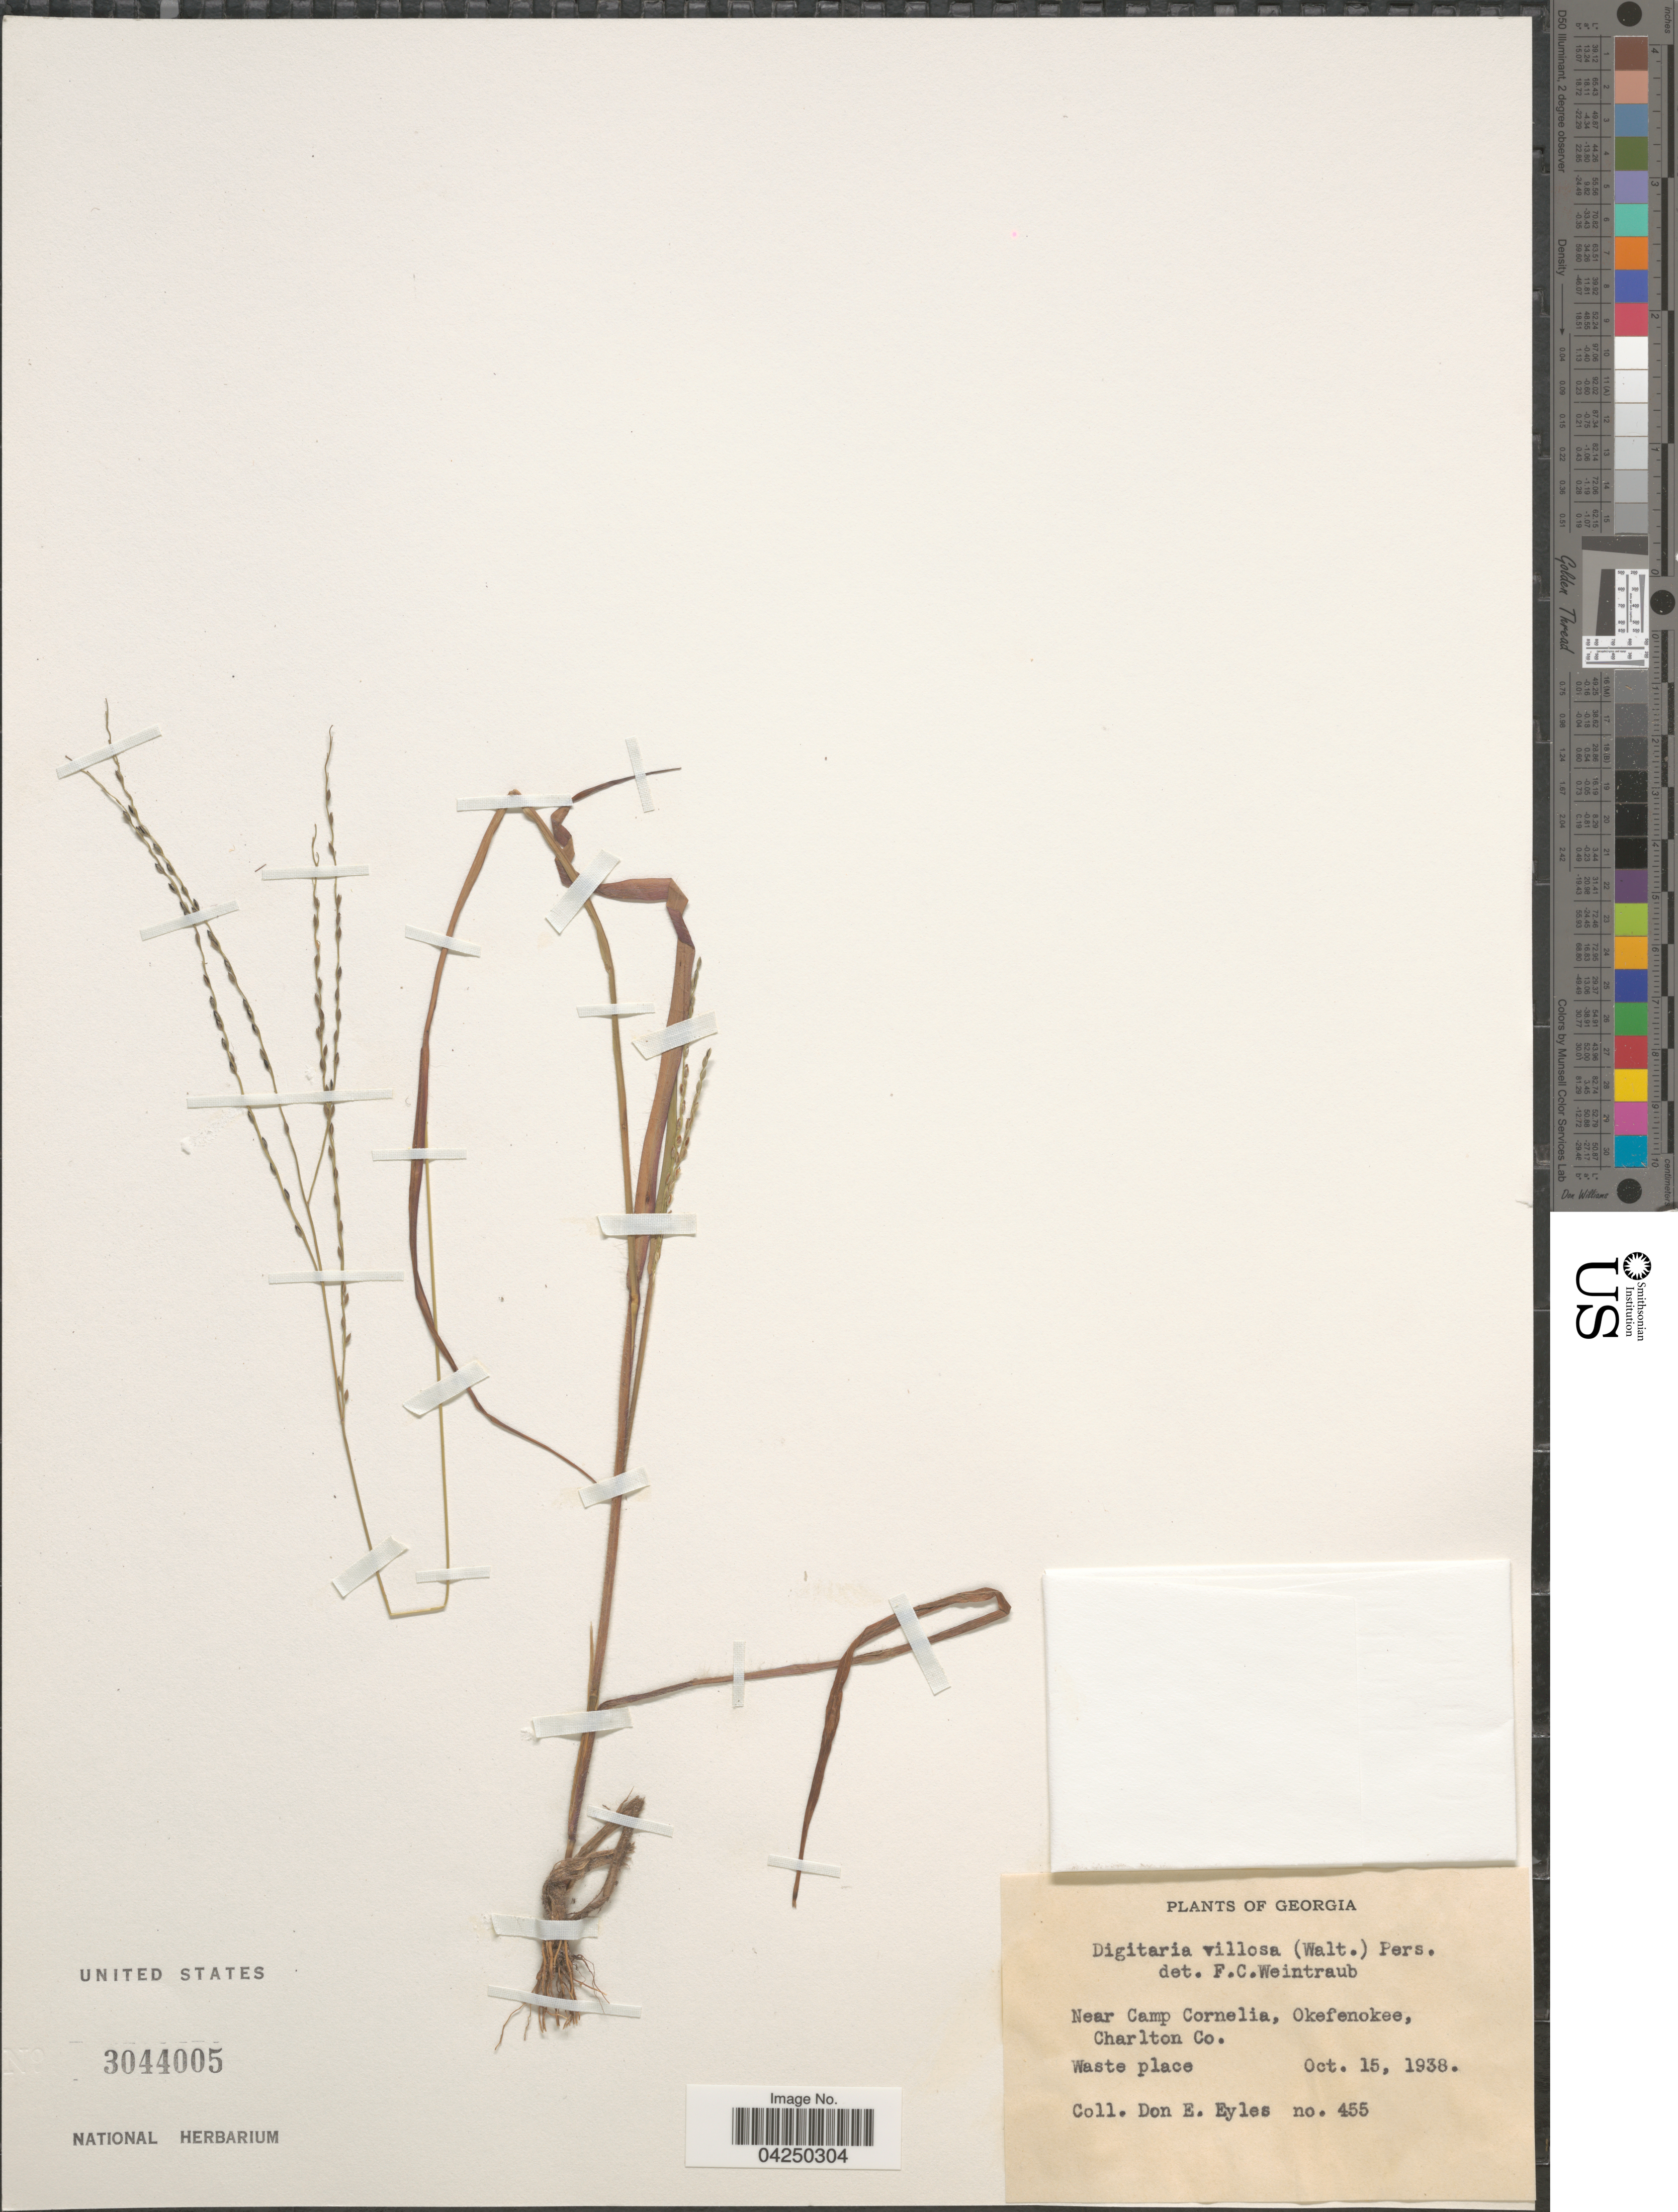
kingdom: Plantae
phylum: Tracheophyta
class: Liliopsida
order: Poales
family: Poaceae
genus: Digitaria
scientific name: Digitaria villosa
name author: (Walter) Pers.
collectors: D. Eyles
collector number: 455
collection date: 1938-10-15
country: United States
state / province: Georgia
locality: Near Camp Cornelia, Okefenokee, Charlton Co. Waste place.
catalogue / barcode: US 3044005